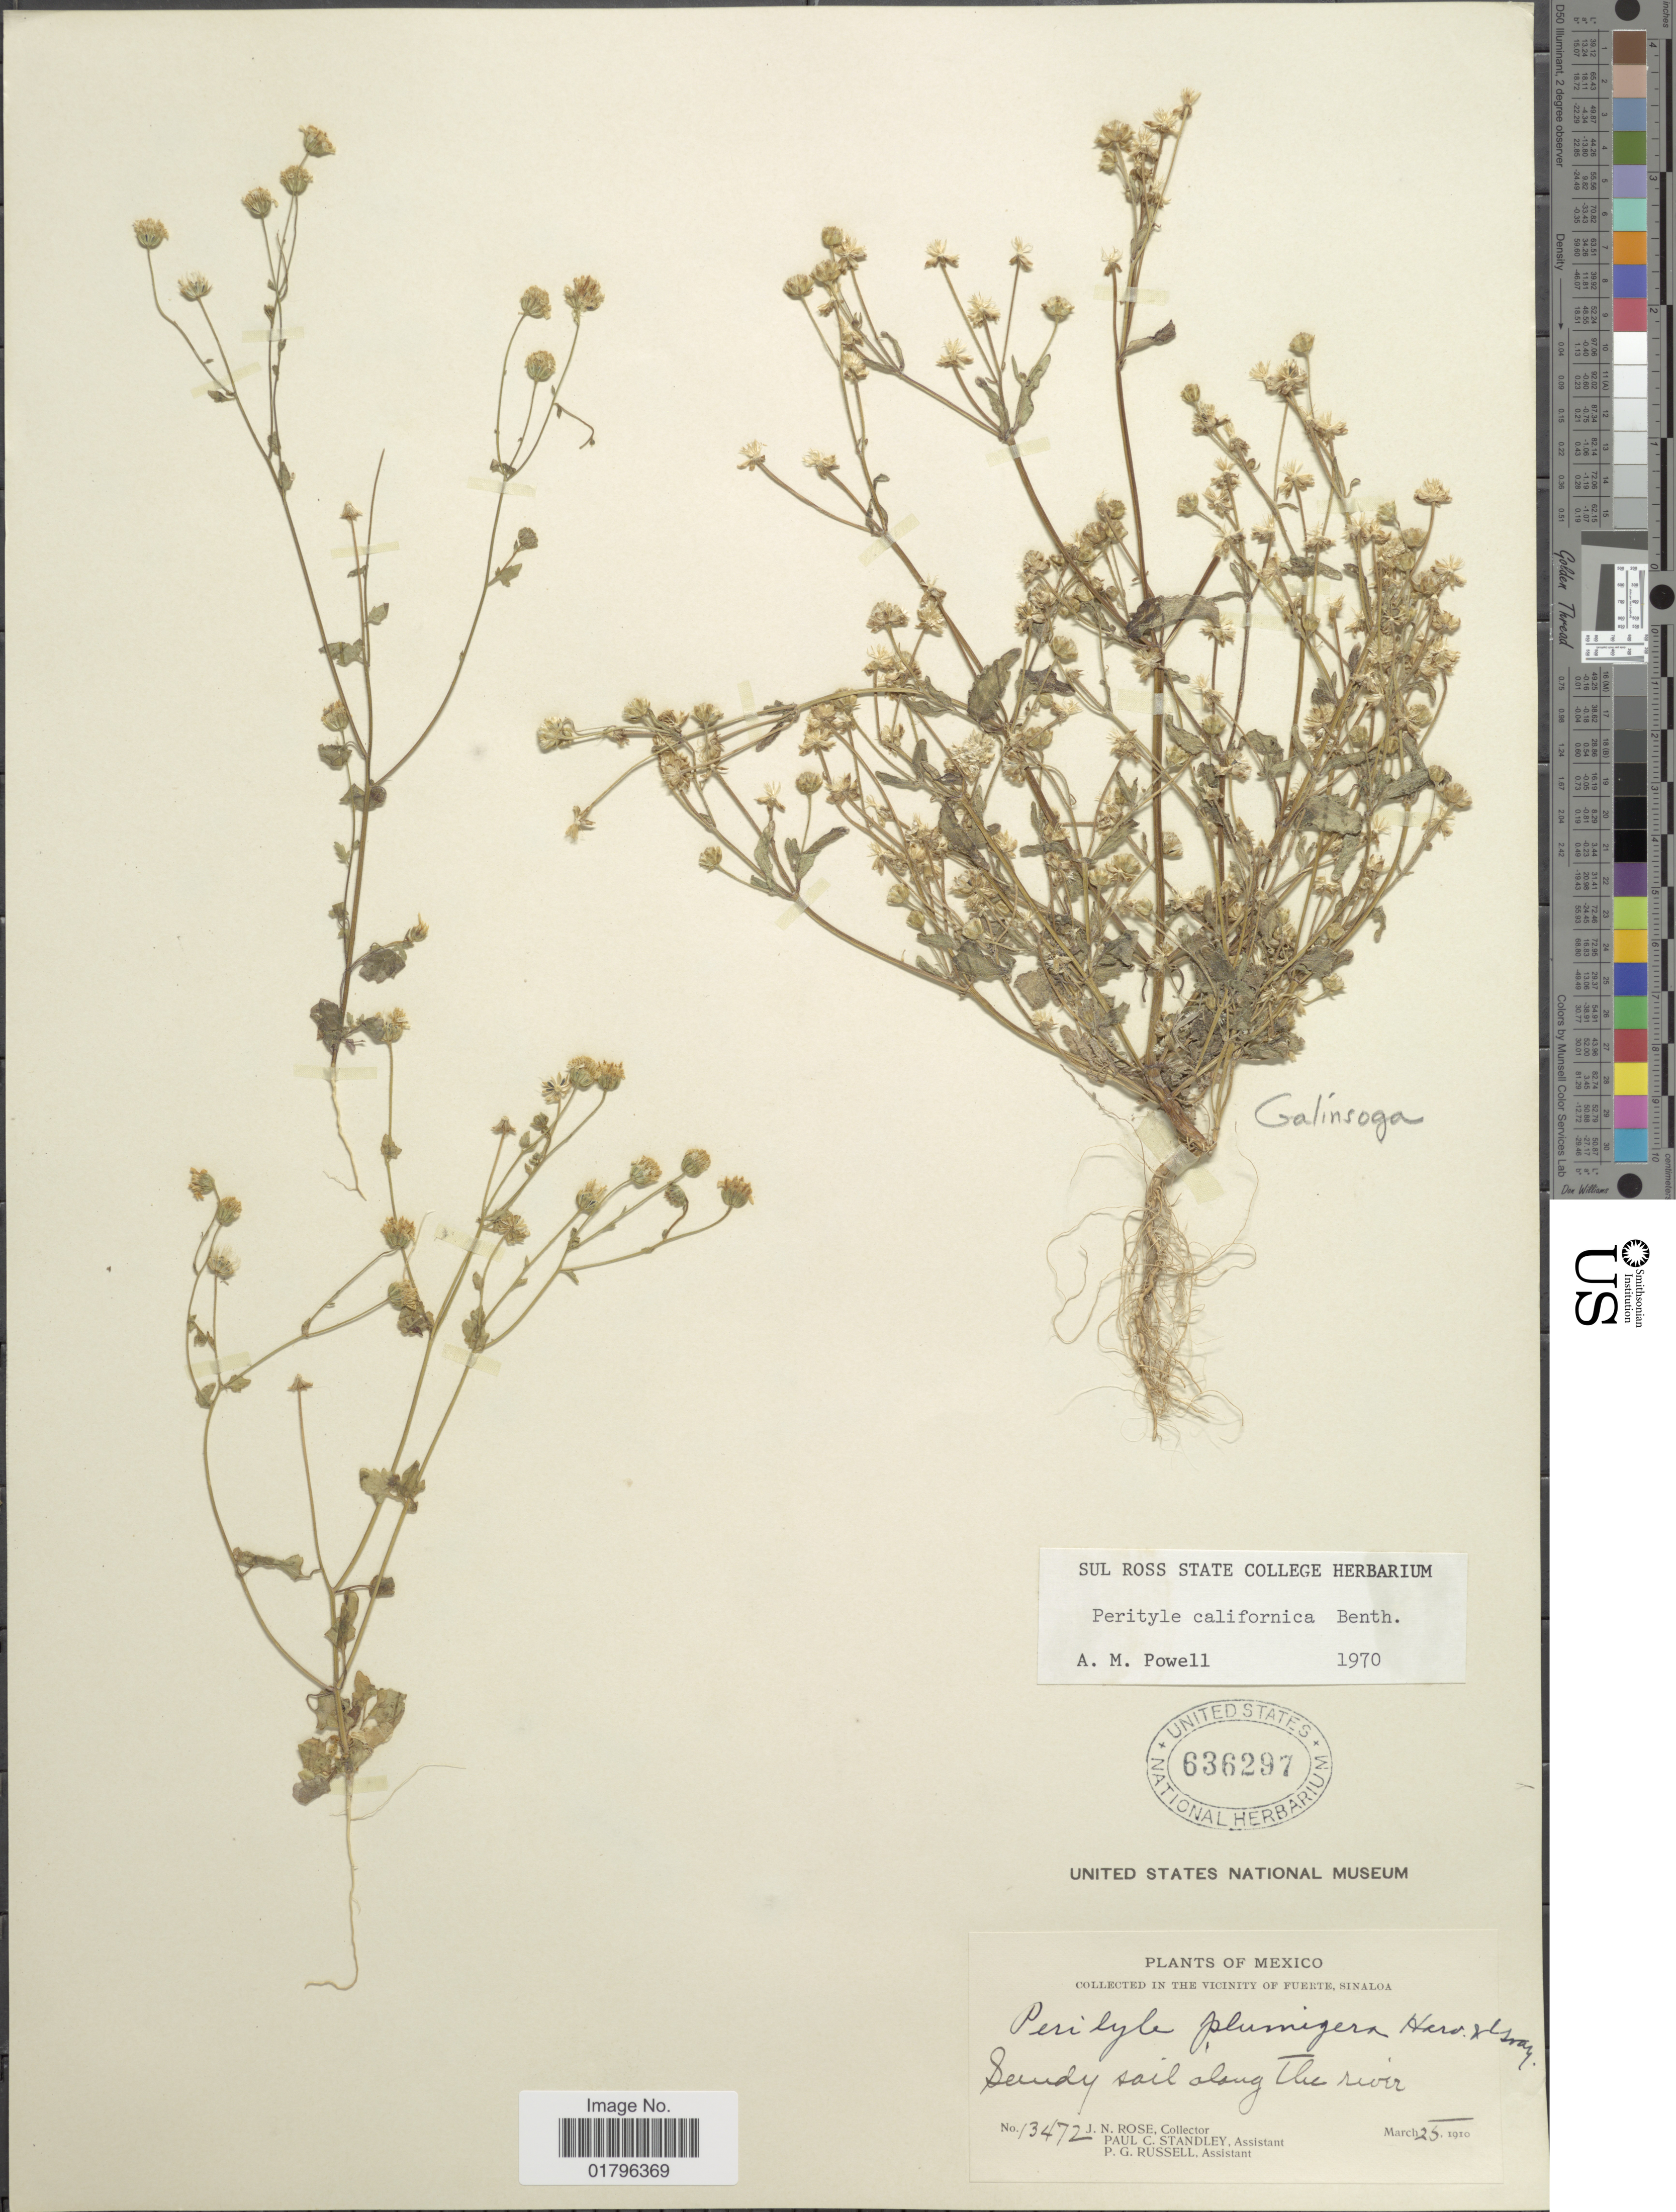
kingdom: Plantae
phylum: Tracheophyta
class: Magnoliopsida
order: Asterales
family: Asteraceae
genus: Perityle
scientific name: Perityle californica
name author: Benth.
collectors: J. N. Rose, P. C. Standley & P. G. Russell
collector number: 13472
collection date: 1910-03-25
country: Mexico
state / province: Sinaloa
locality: Vicinity of Fuerte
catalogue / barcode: US 636297